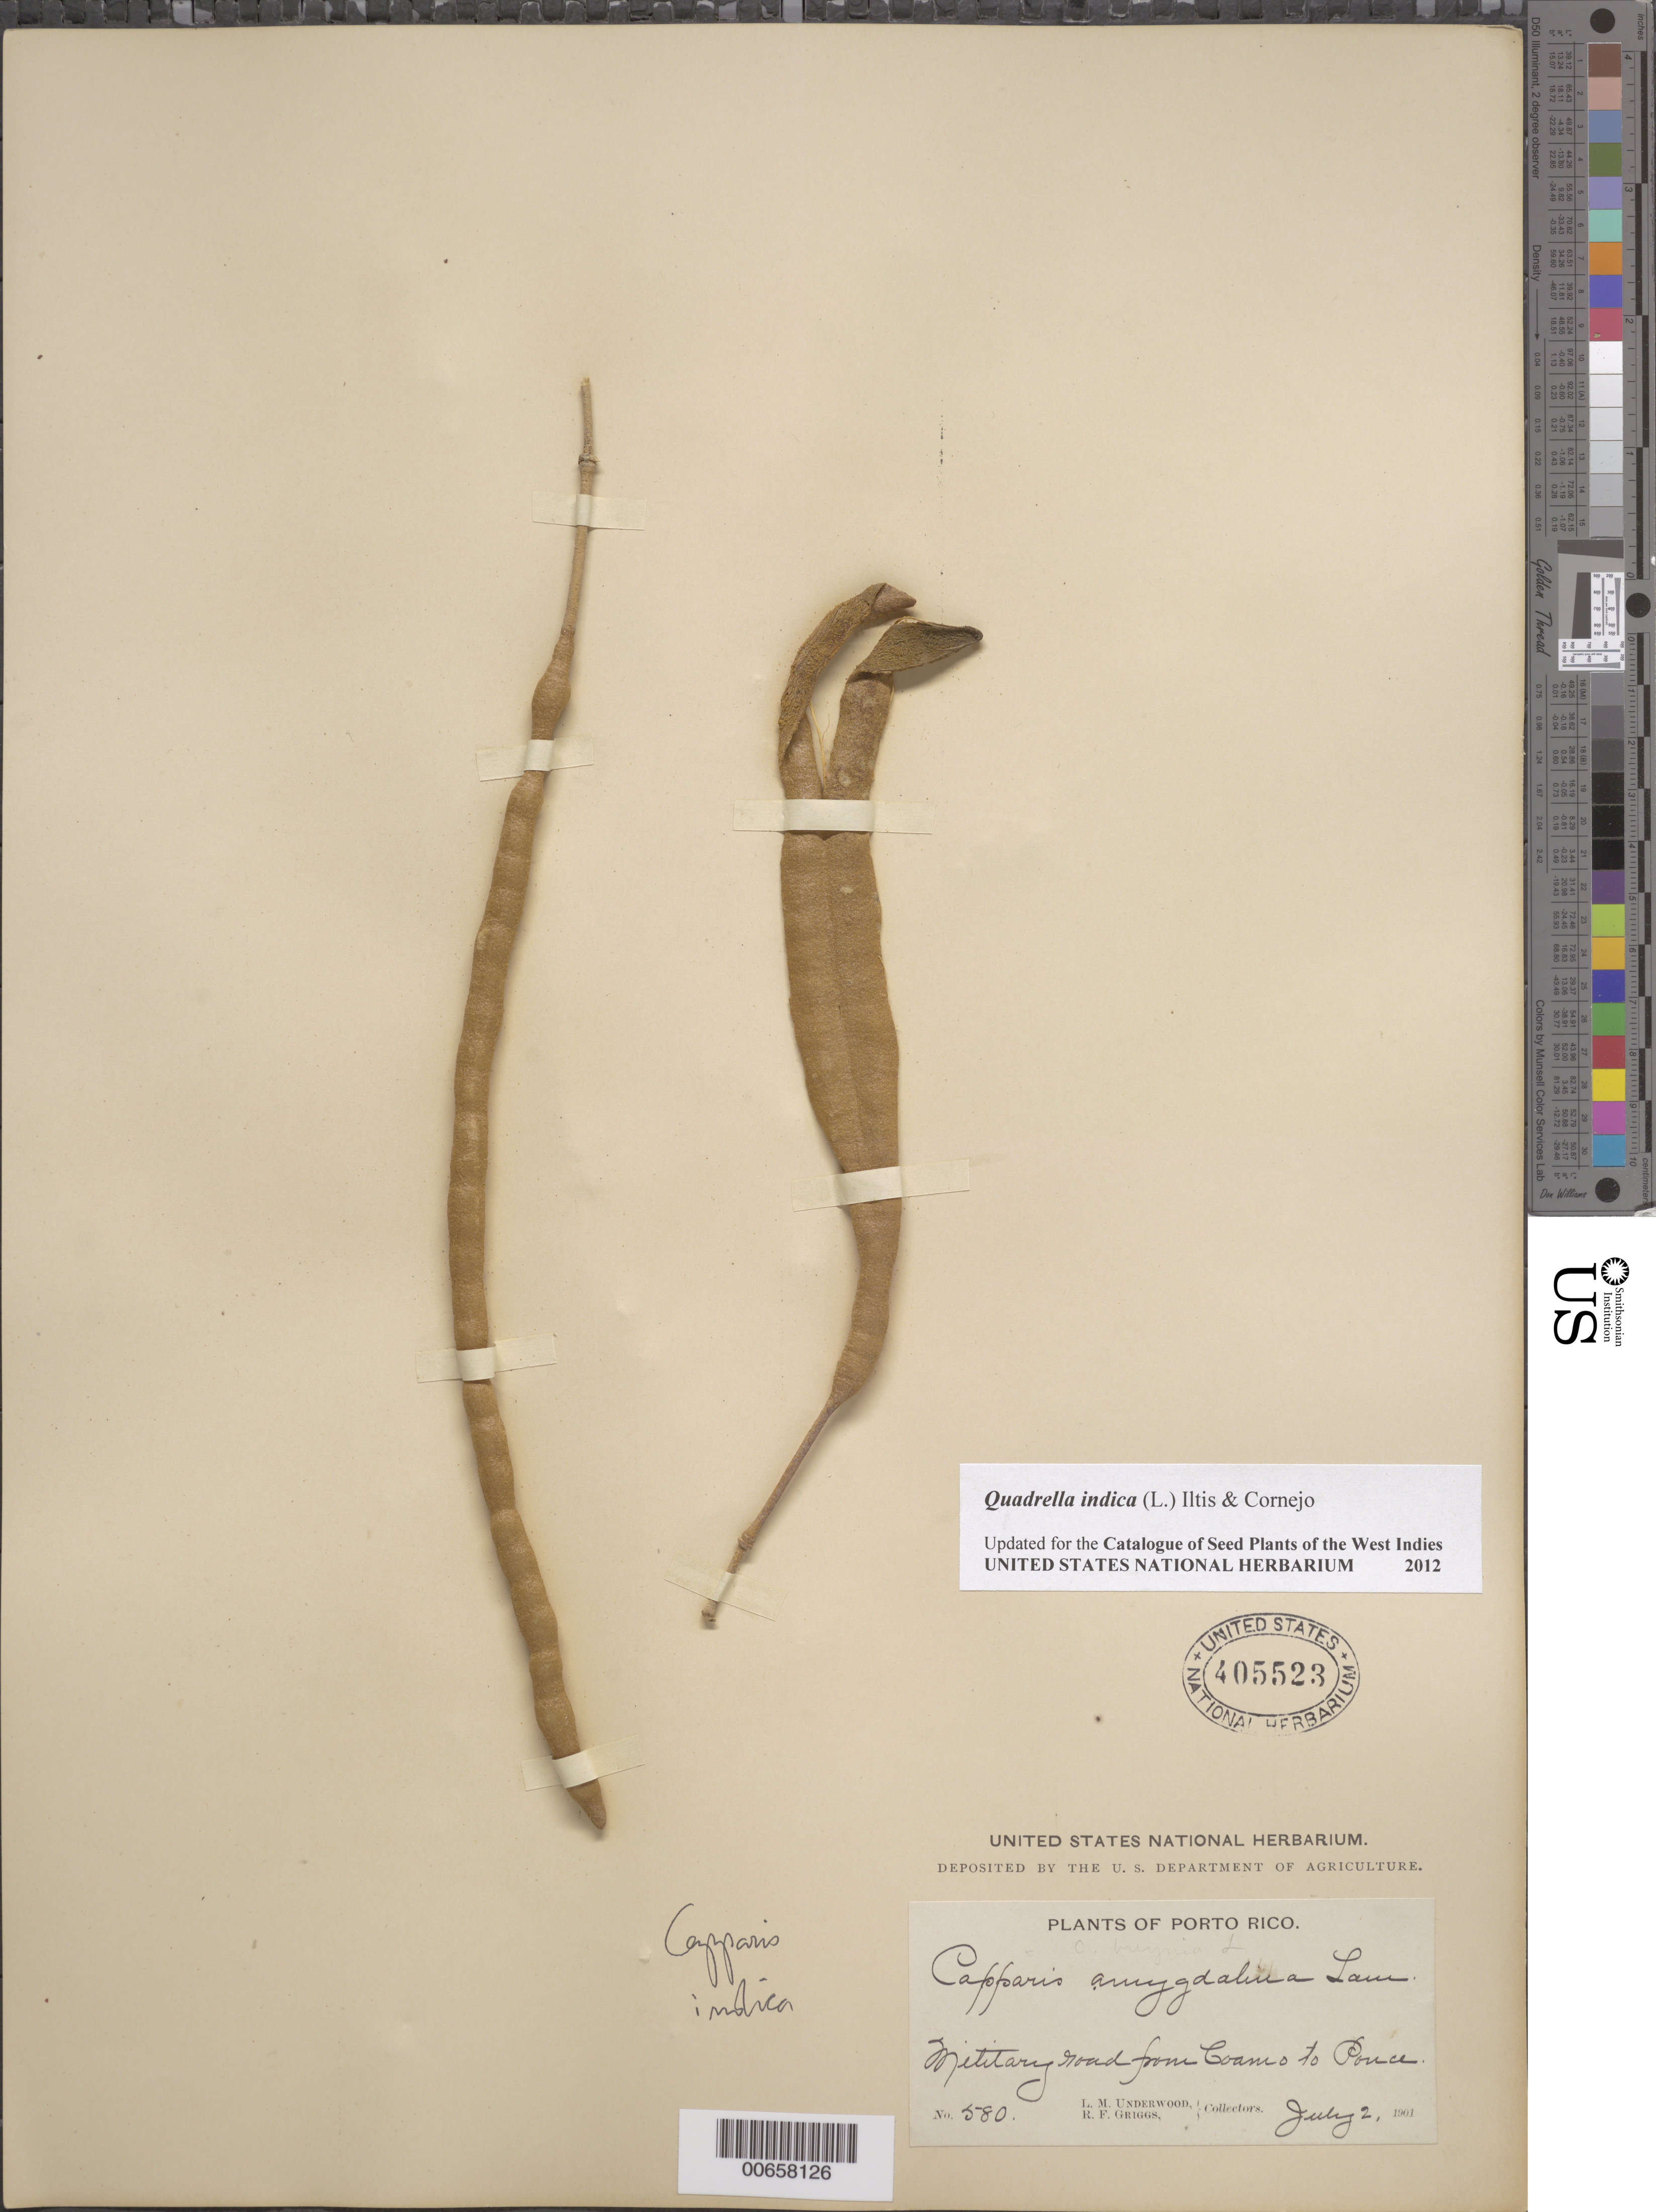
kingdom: Plantae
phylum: Tracheophyta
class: Magnoliopsida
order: Brassicales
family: Capparaceae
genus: Capparis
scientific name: Capparis amygdalina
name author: Lam.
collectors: L. M. Underwood & R. F. Griggs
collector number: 580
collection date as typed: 02 Jul 1901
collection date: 1901-07-02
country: Puerto Rico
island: Greater Antilles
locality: Coamo to Ponce, Military Rd from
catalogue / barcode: US 405523